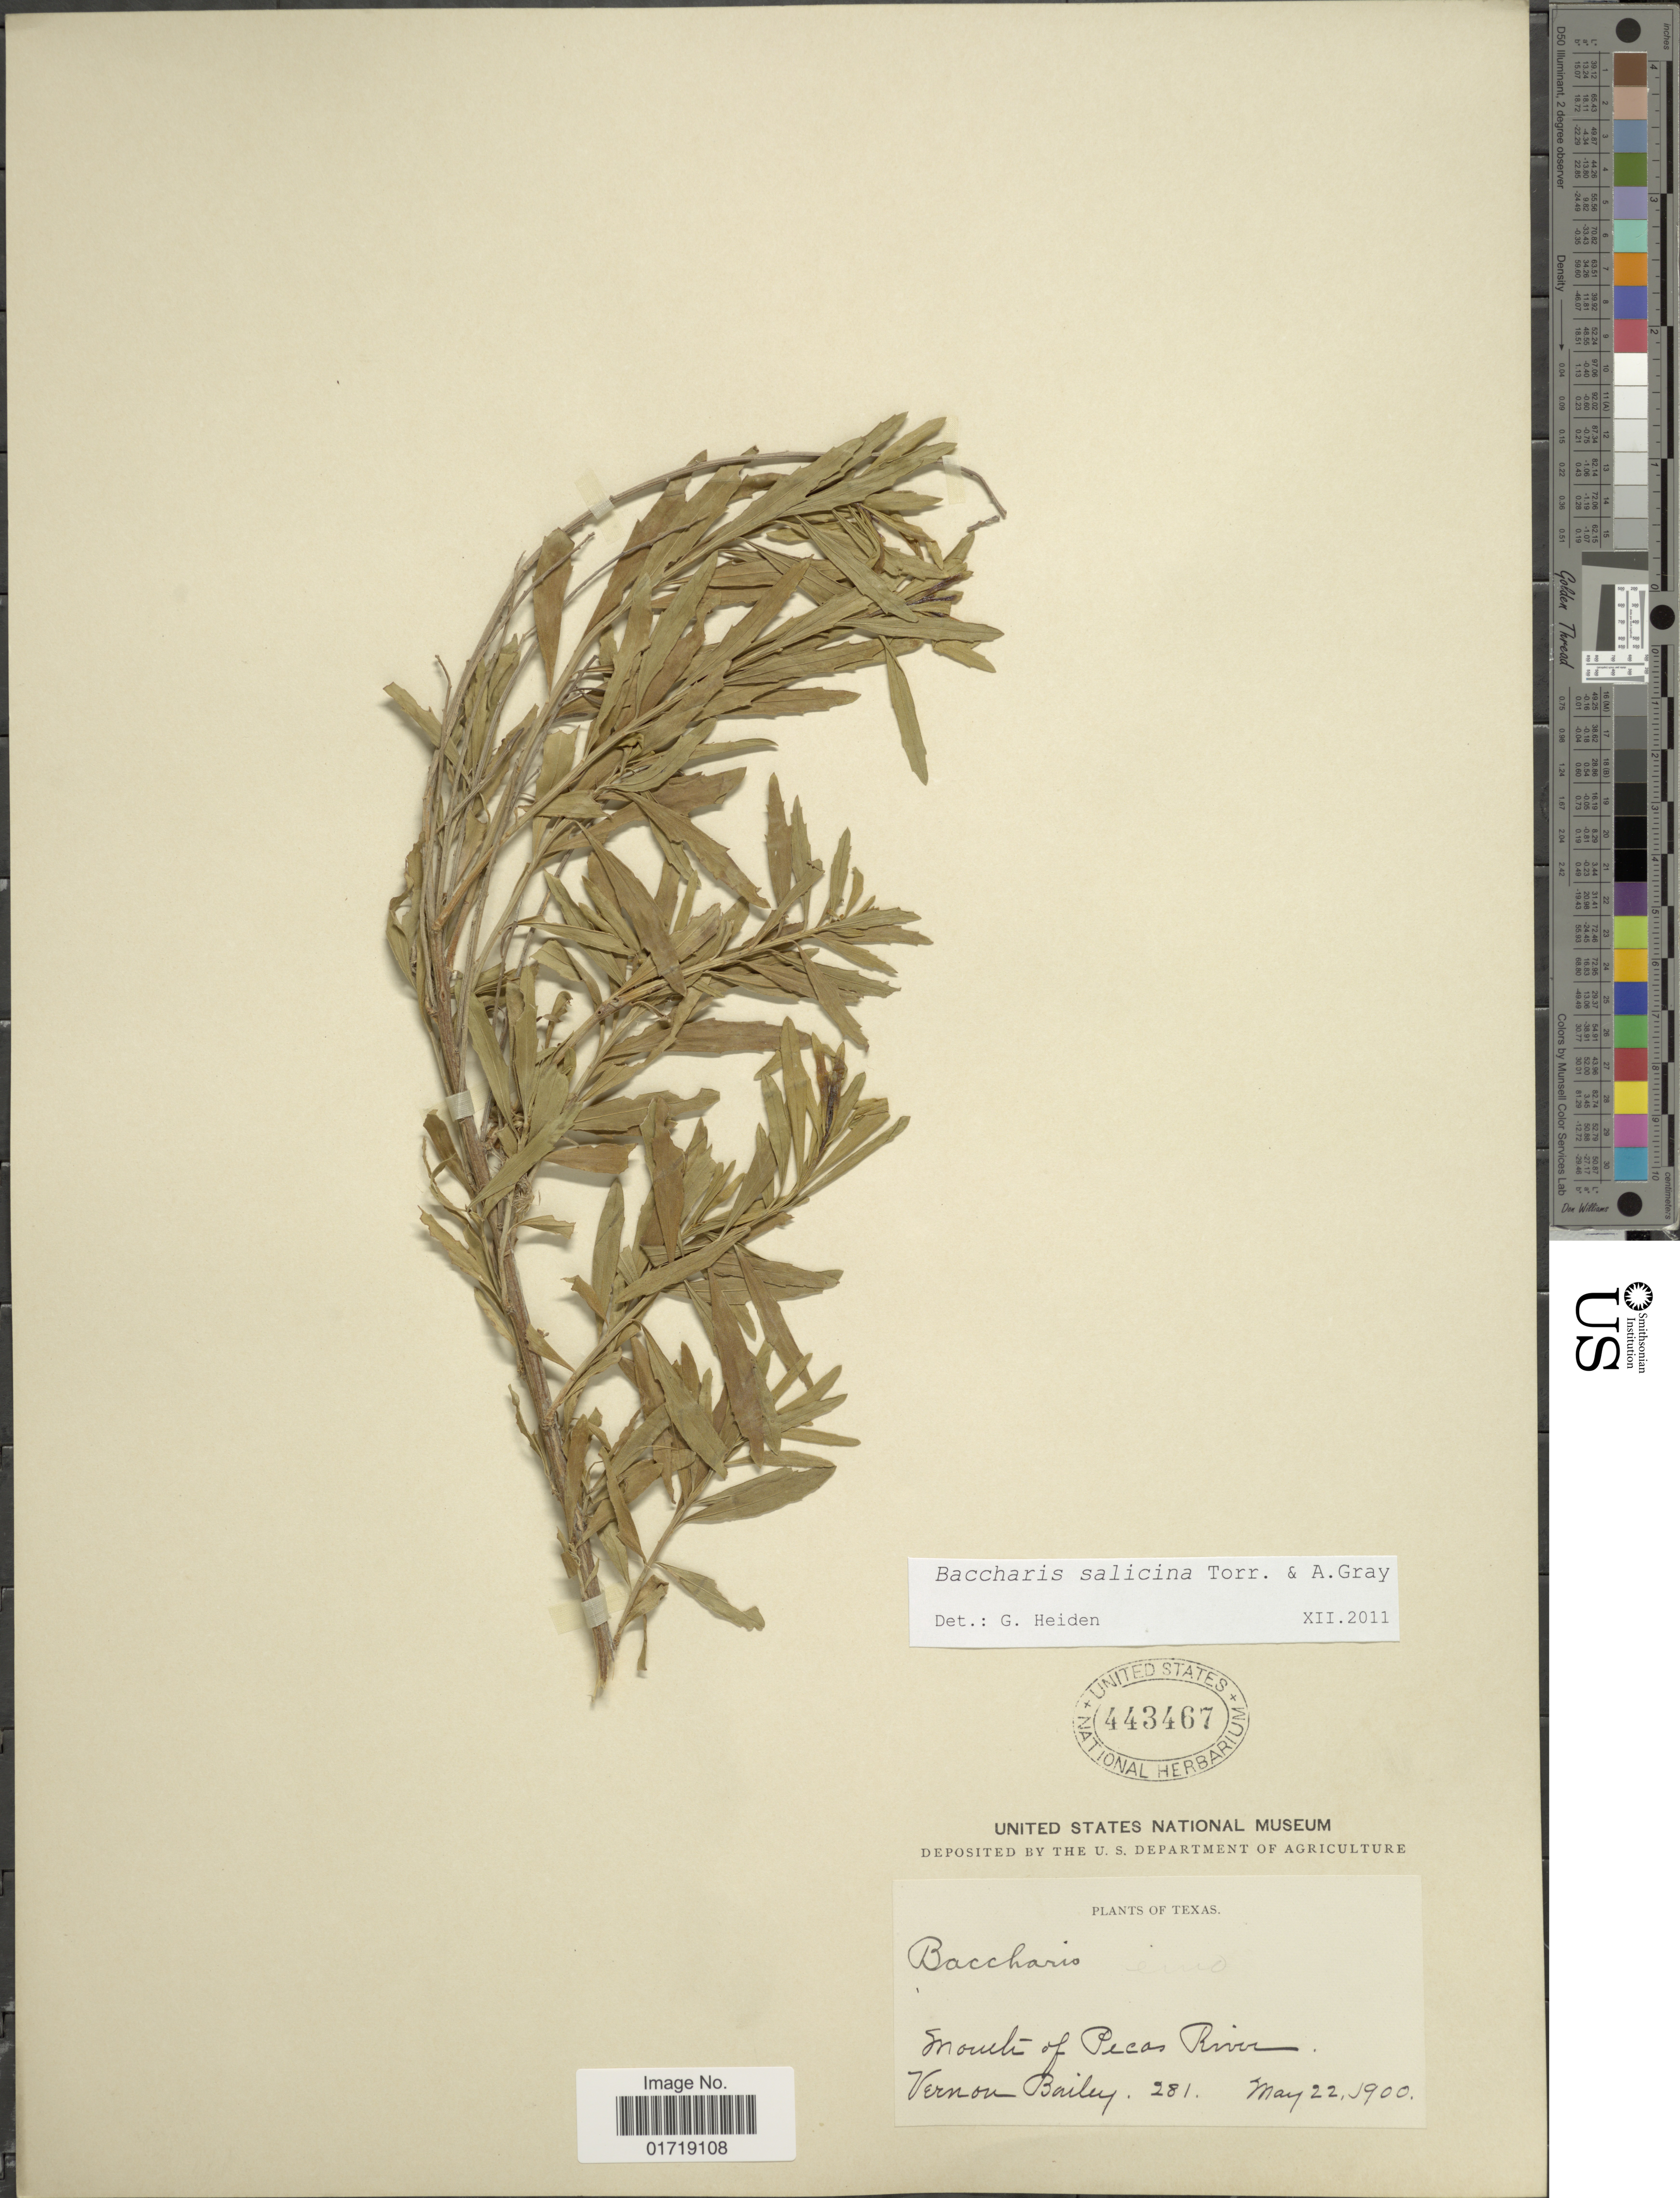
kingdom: Plantae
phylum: Tracheophyta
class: Magnoliopsida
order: Asterales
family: Asteraceae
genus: Baccharis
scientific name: Baccharis salicina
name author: Torr. & A. Gray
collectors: V. O. Bailey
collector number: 281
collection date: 1900-05-22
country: United States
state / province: Texas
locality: Mouth of Pecos River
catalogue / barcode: US 443467